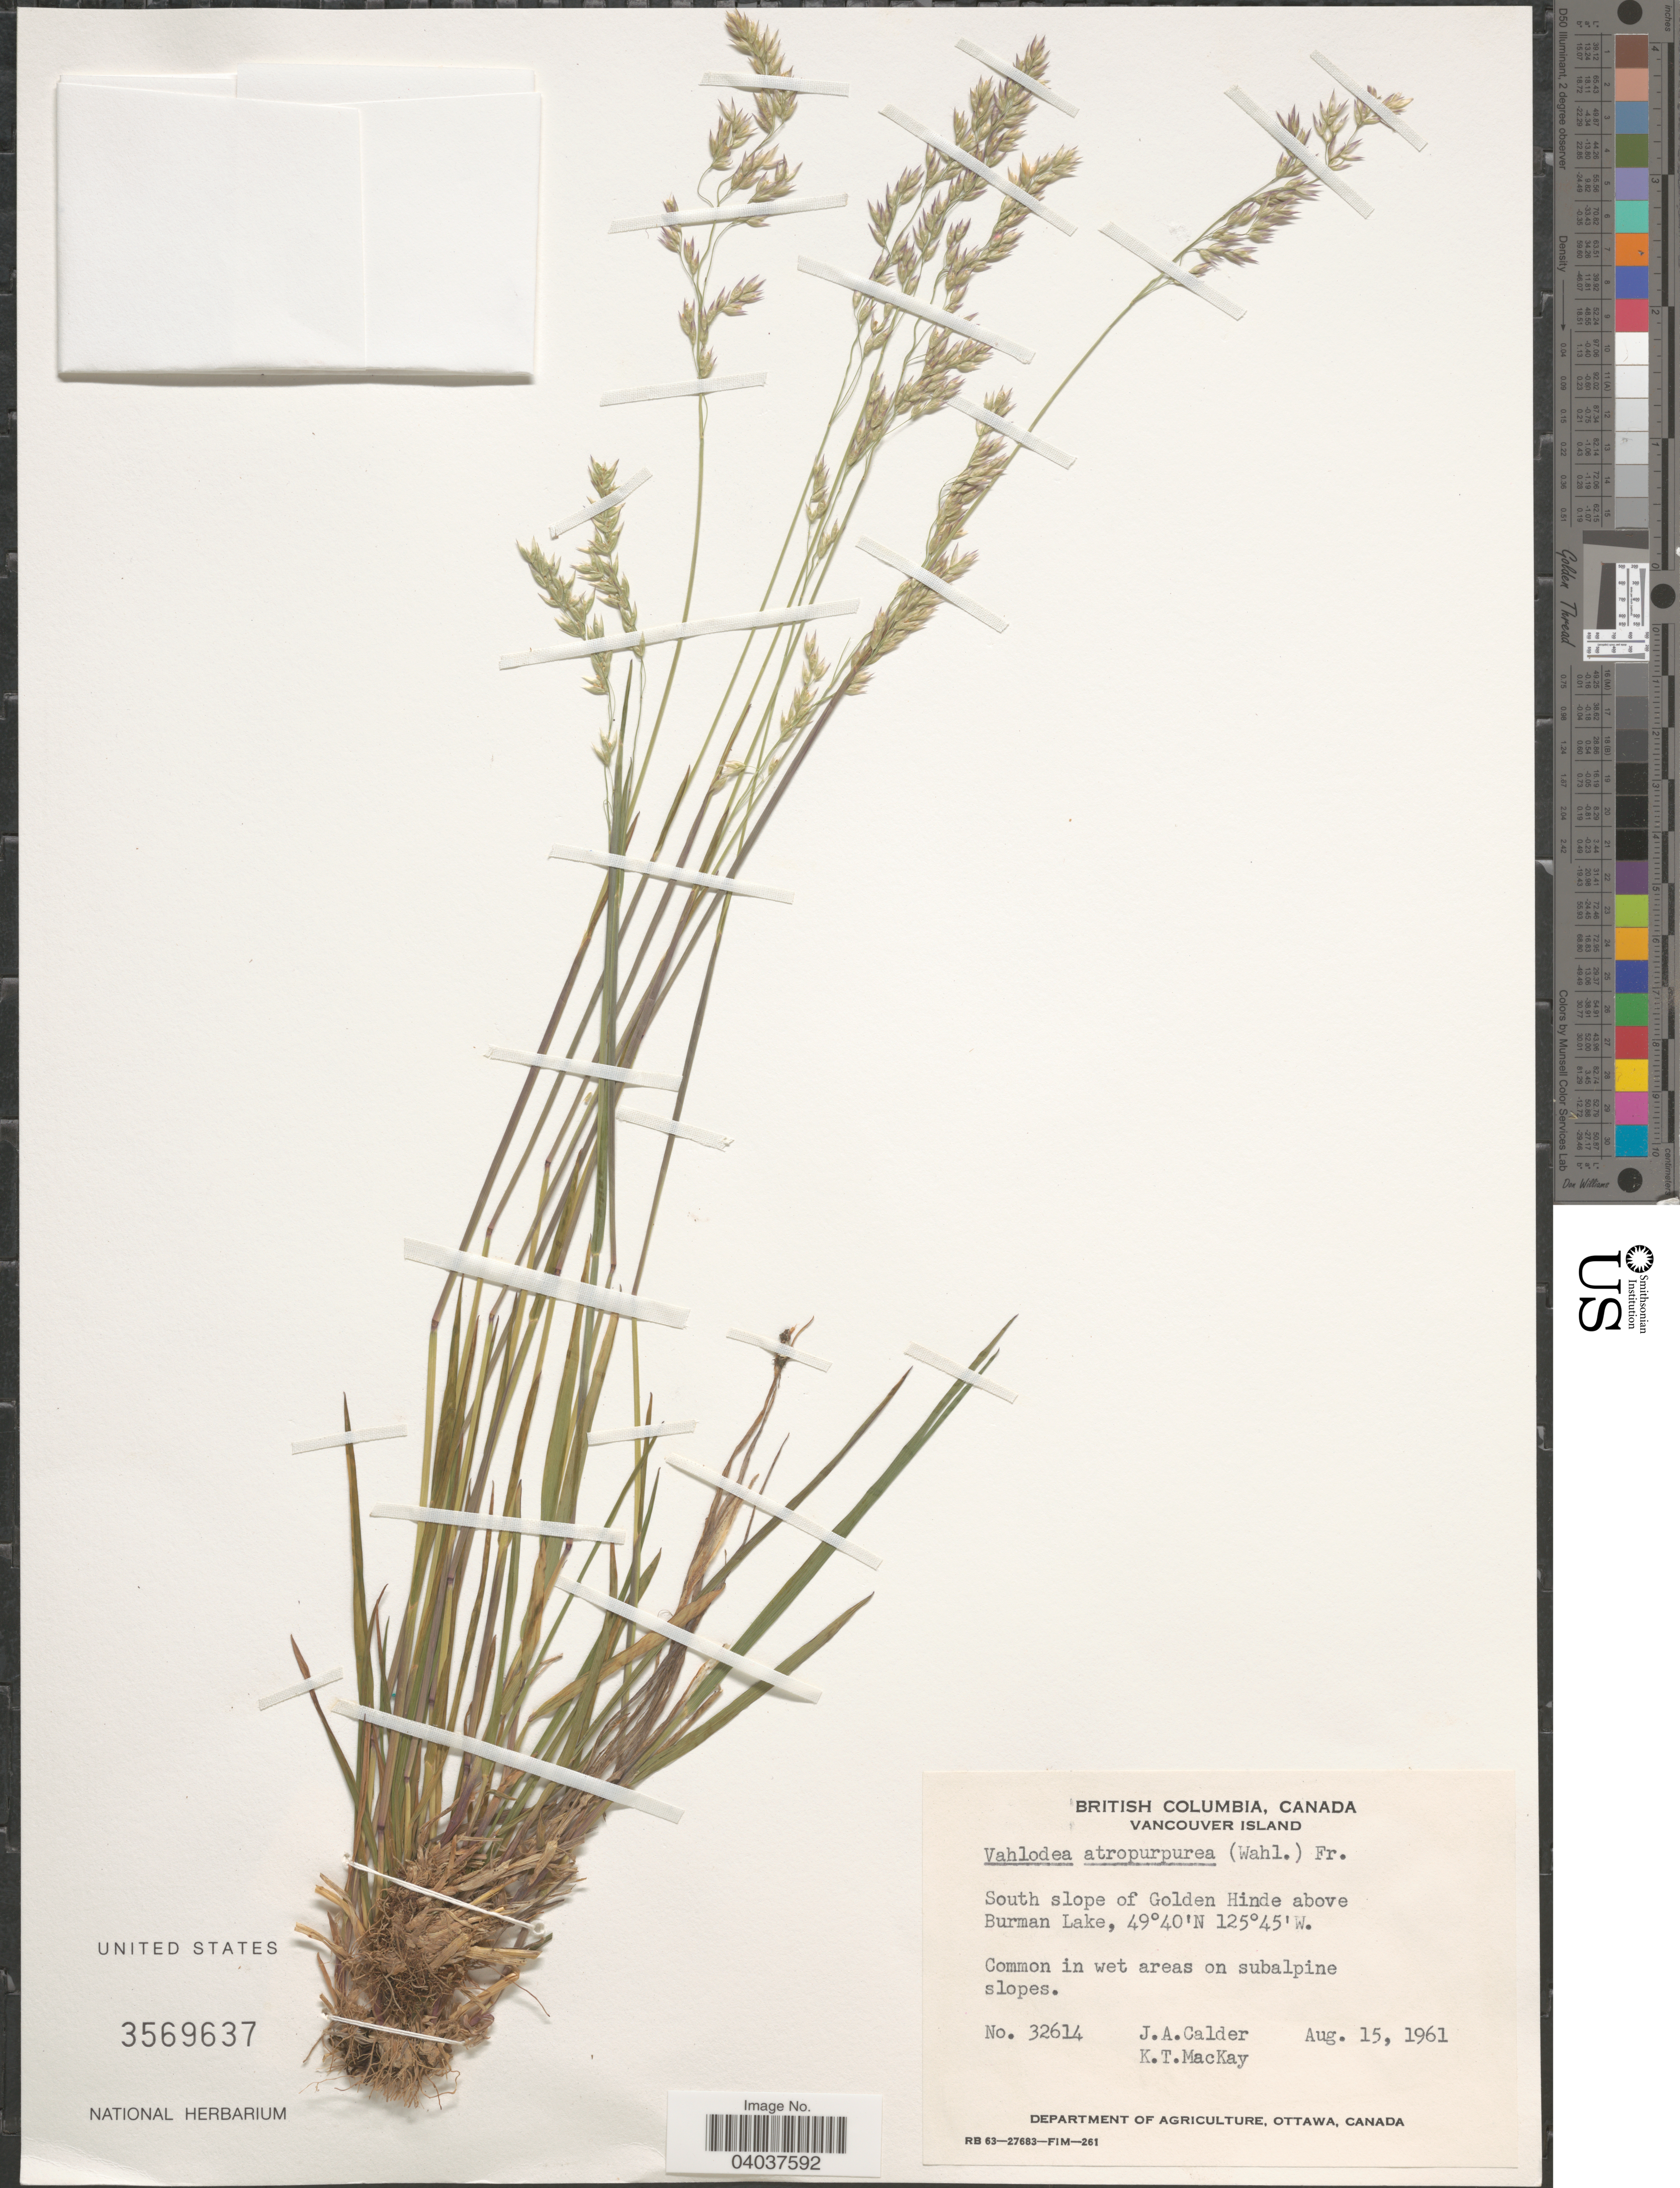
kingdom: Plantae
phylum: Tracheophyta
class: Liliopsida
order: Poales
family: Poaceae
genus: Vahlodea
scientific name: Vahlodea atropurpurea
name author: (Wahlenb.) Fr. ex Hartm.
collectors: J. A. Calder & K. T. Mackay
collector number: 32614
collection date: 1961-08-15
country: Canada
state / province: British Columbia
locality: Vancouver Island. South slope of Golden Hinde above Burman Lake.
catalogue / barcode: US 3569637